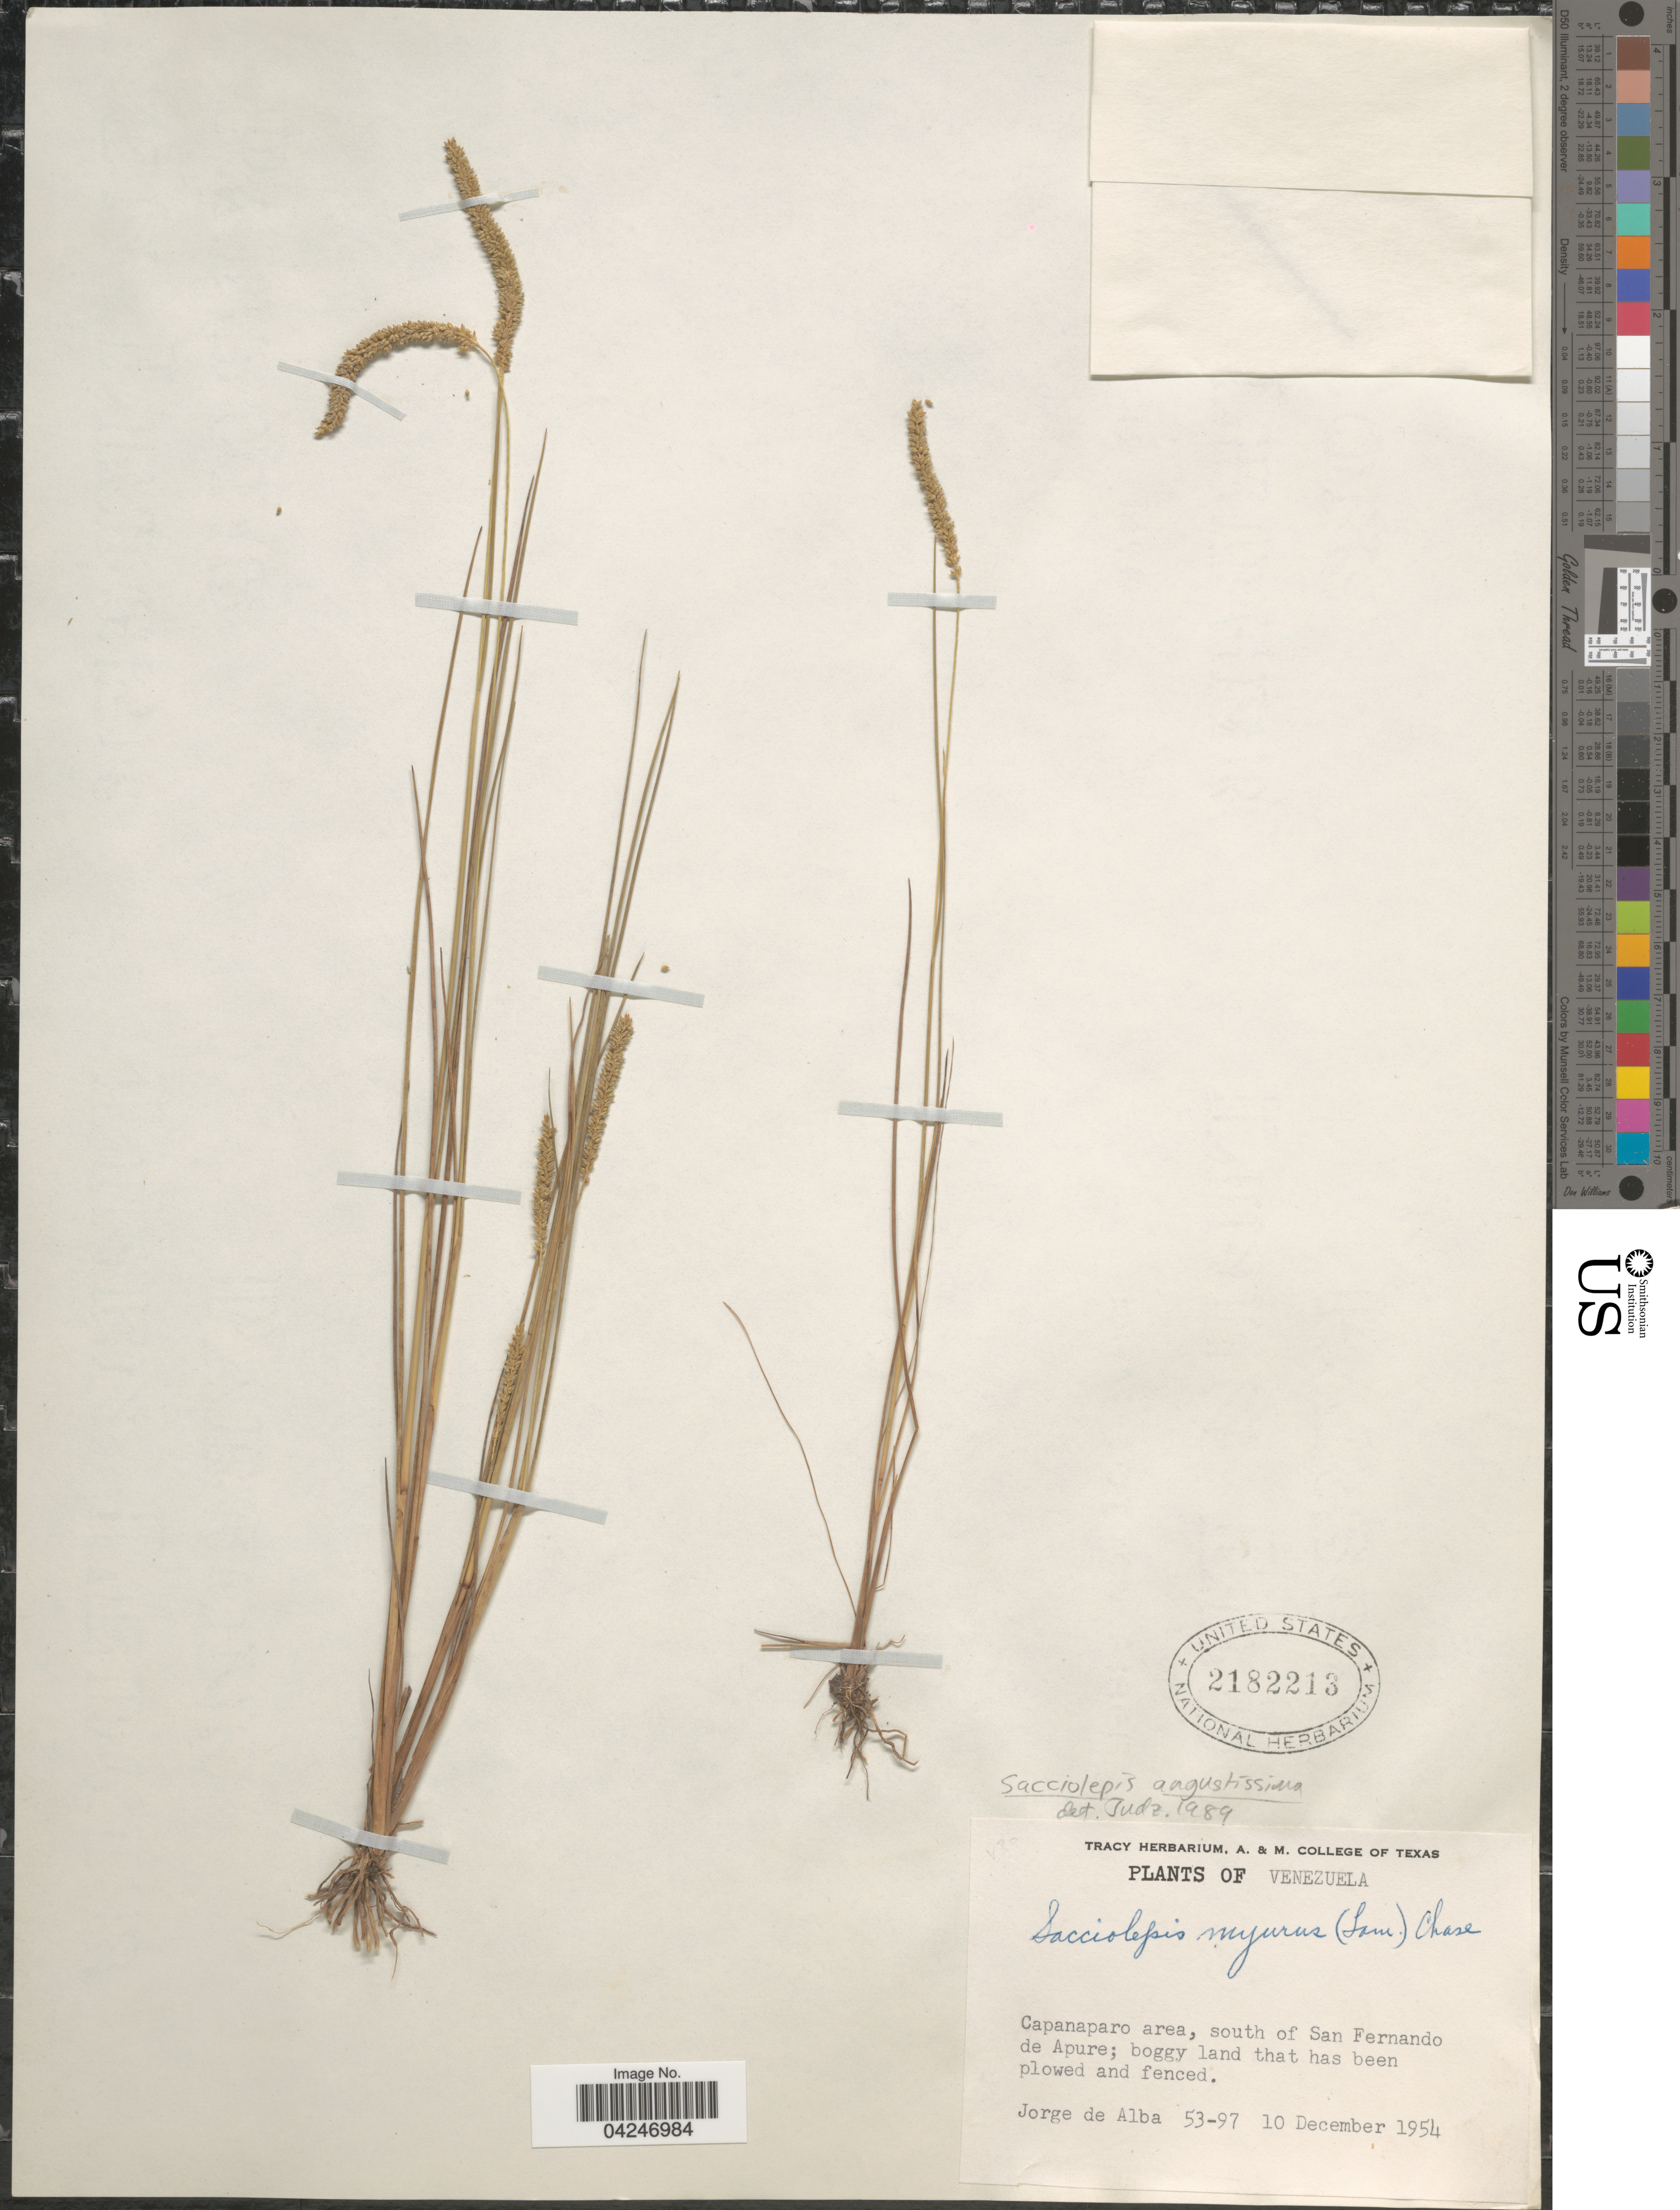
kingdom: Plantae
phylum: Tracheophyta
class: Liliopsida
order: Poales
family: Poaceae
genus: Sacciolepis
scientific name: Sacciolepis angustissima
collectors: J. Alba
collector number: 53-97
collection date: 1954-12-10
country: Venezuela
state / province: Apure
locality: Capanaparo area, south of San Fernando de Apure; boggy land that has been plowed and fenced.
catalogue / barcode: US 2182213